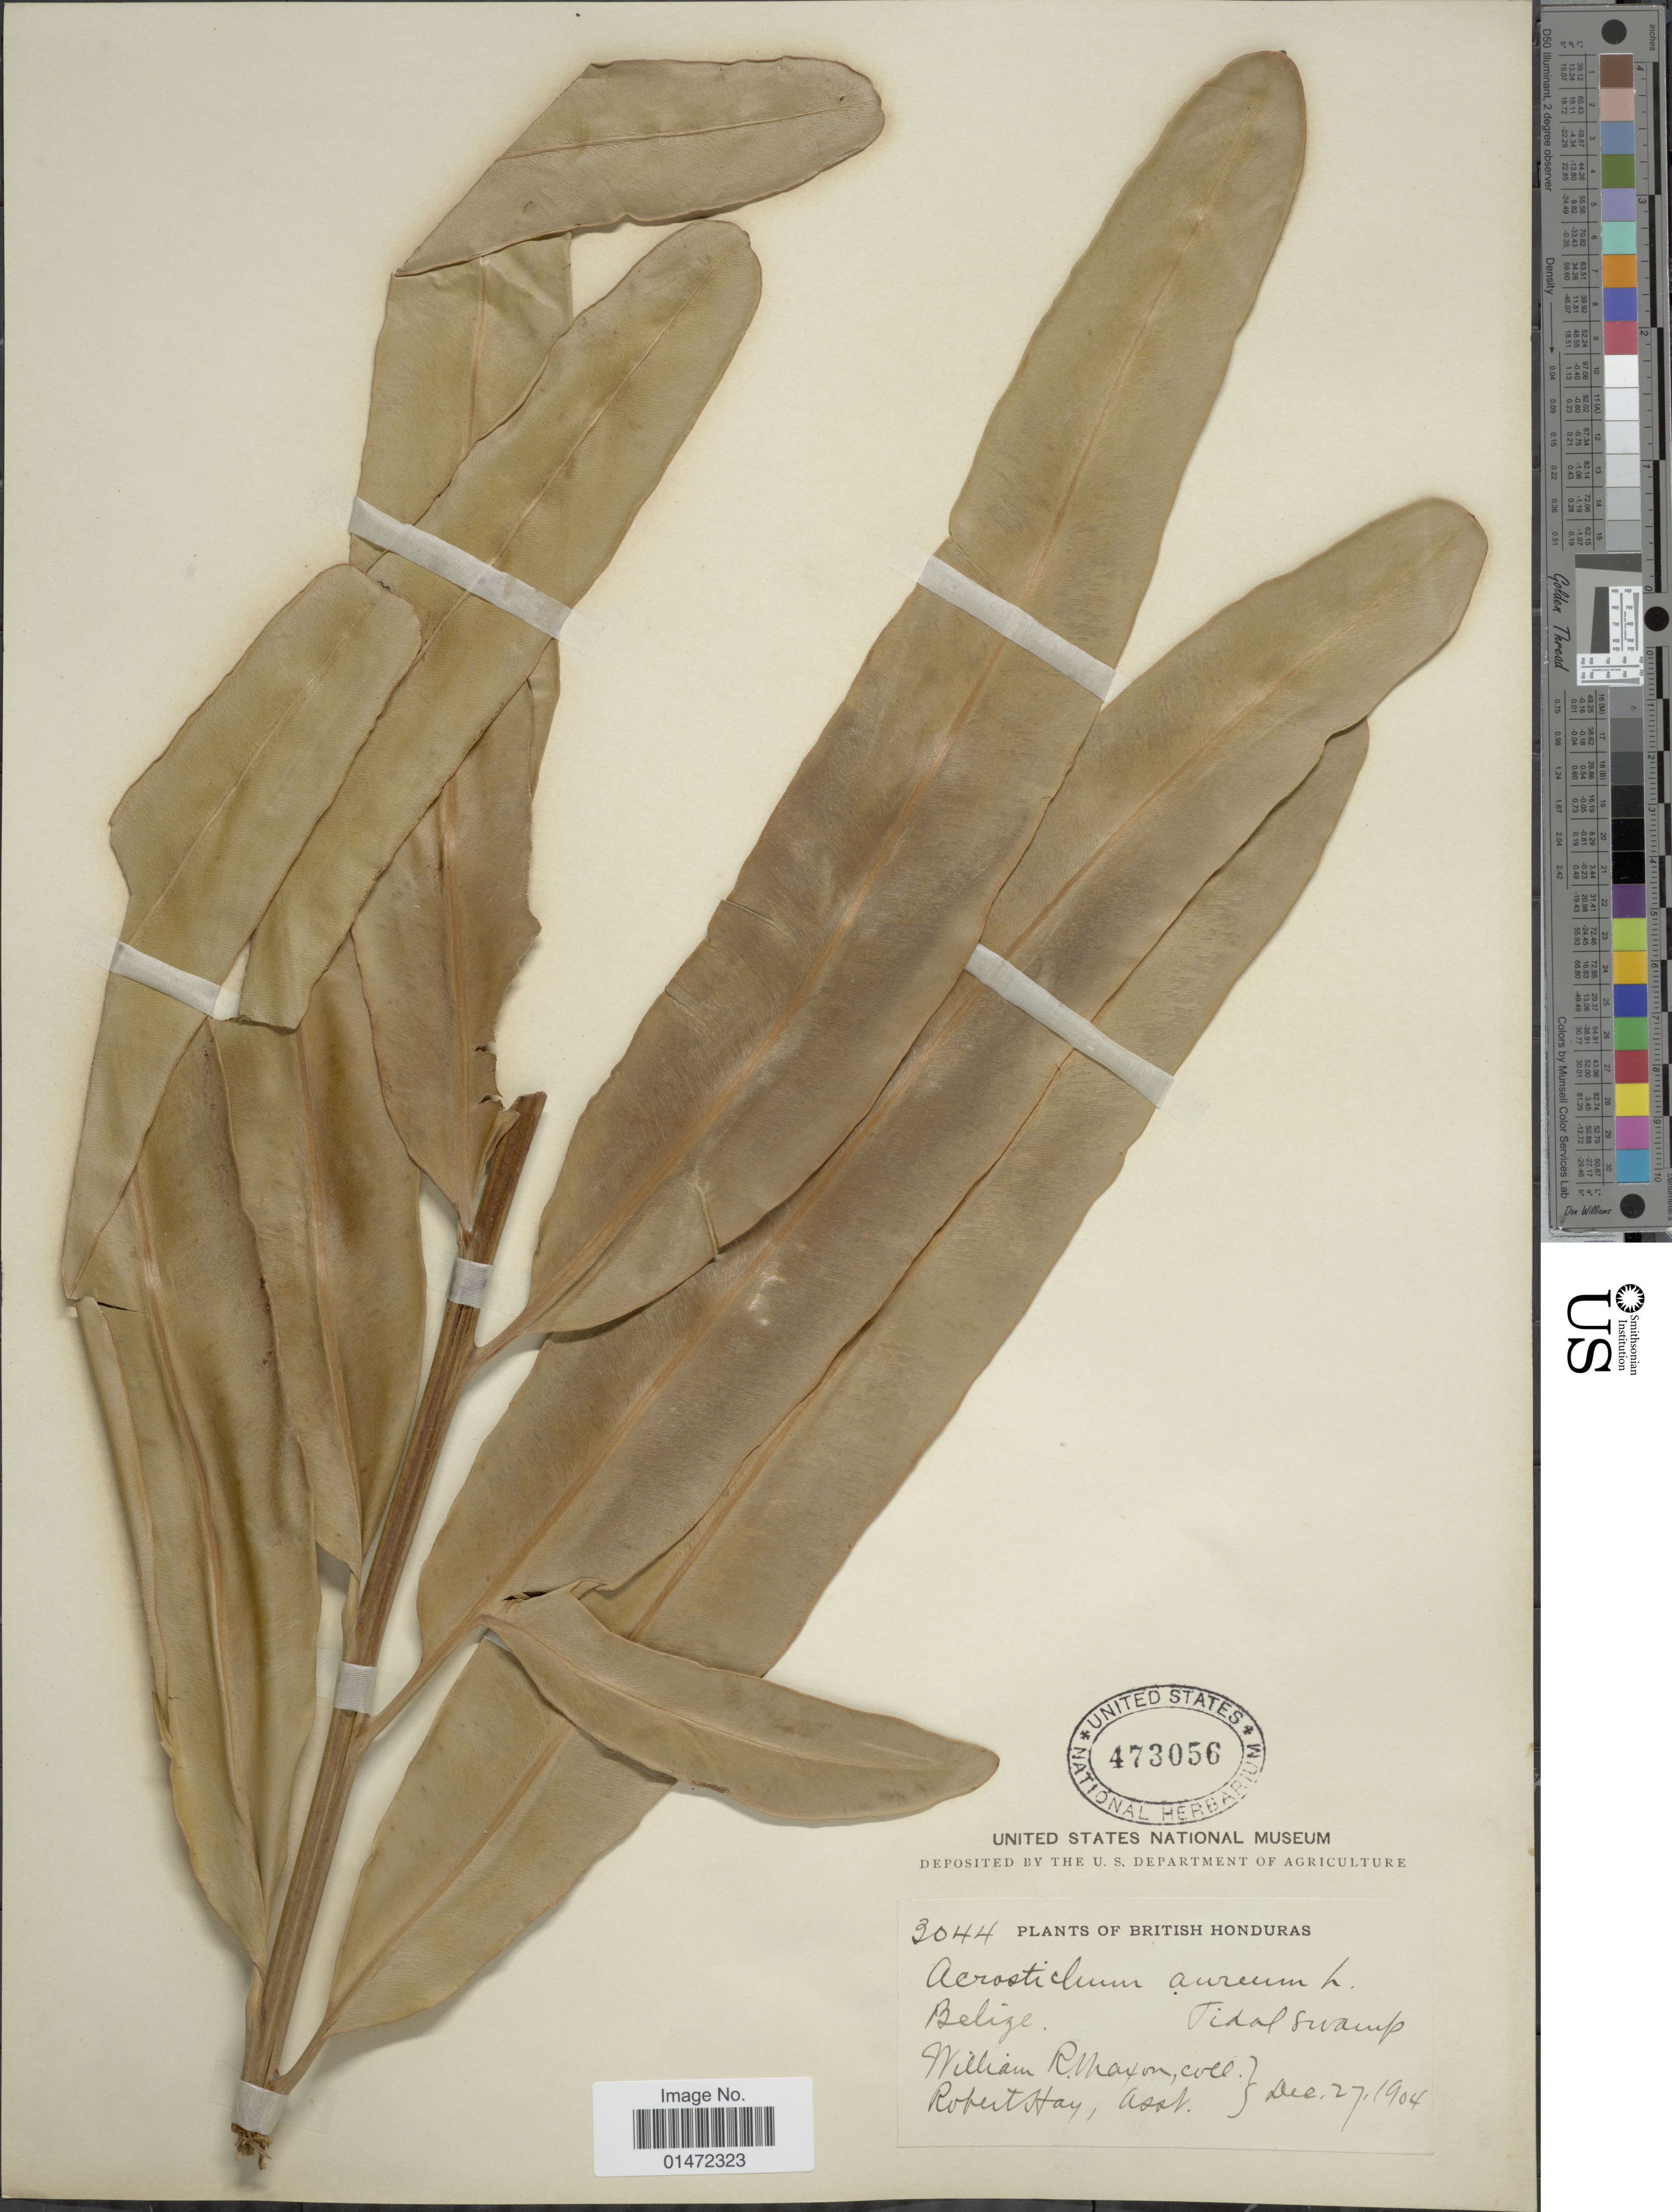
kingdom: Plantae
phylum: Tracheophyta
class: Polypodiopsida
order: Polypodiales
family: Pteridaceae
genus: Acrostichum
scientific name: Acrostichum aureum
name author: L.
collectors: W. R. Maxon & R. H. Hay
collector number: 3044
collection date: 1904-12-27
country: Belize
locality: British Honduras. Tidal swamp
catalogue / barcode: US 473056